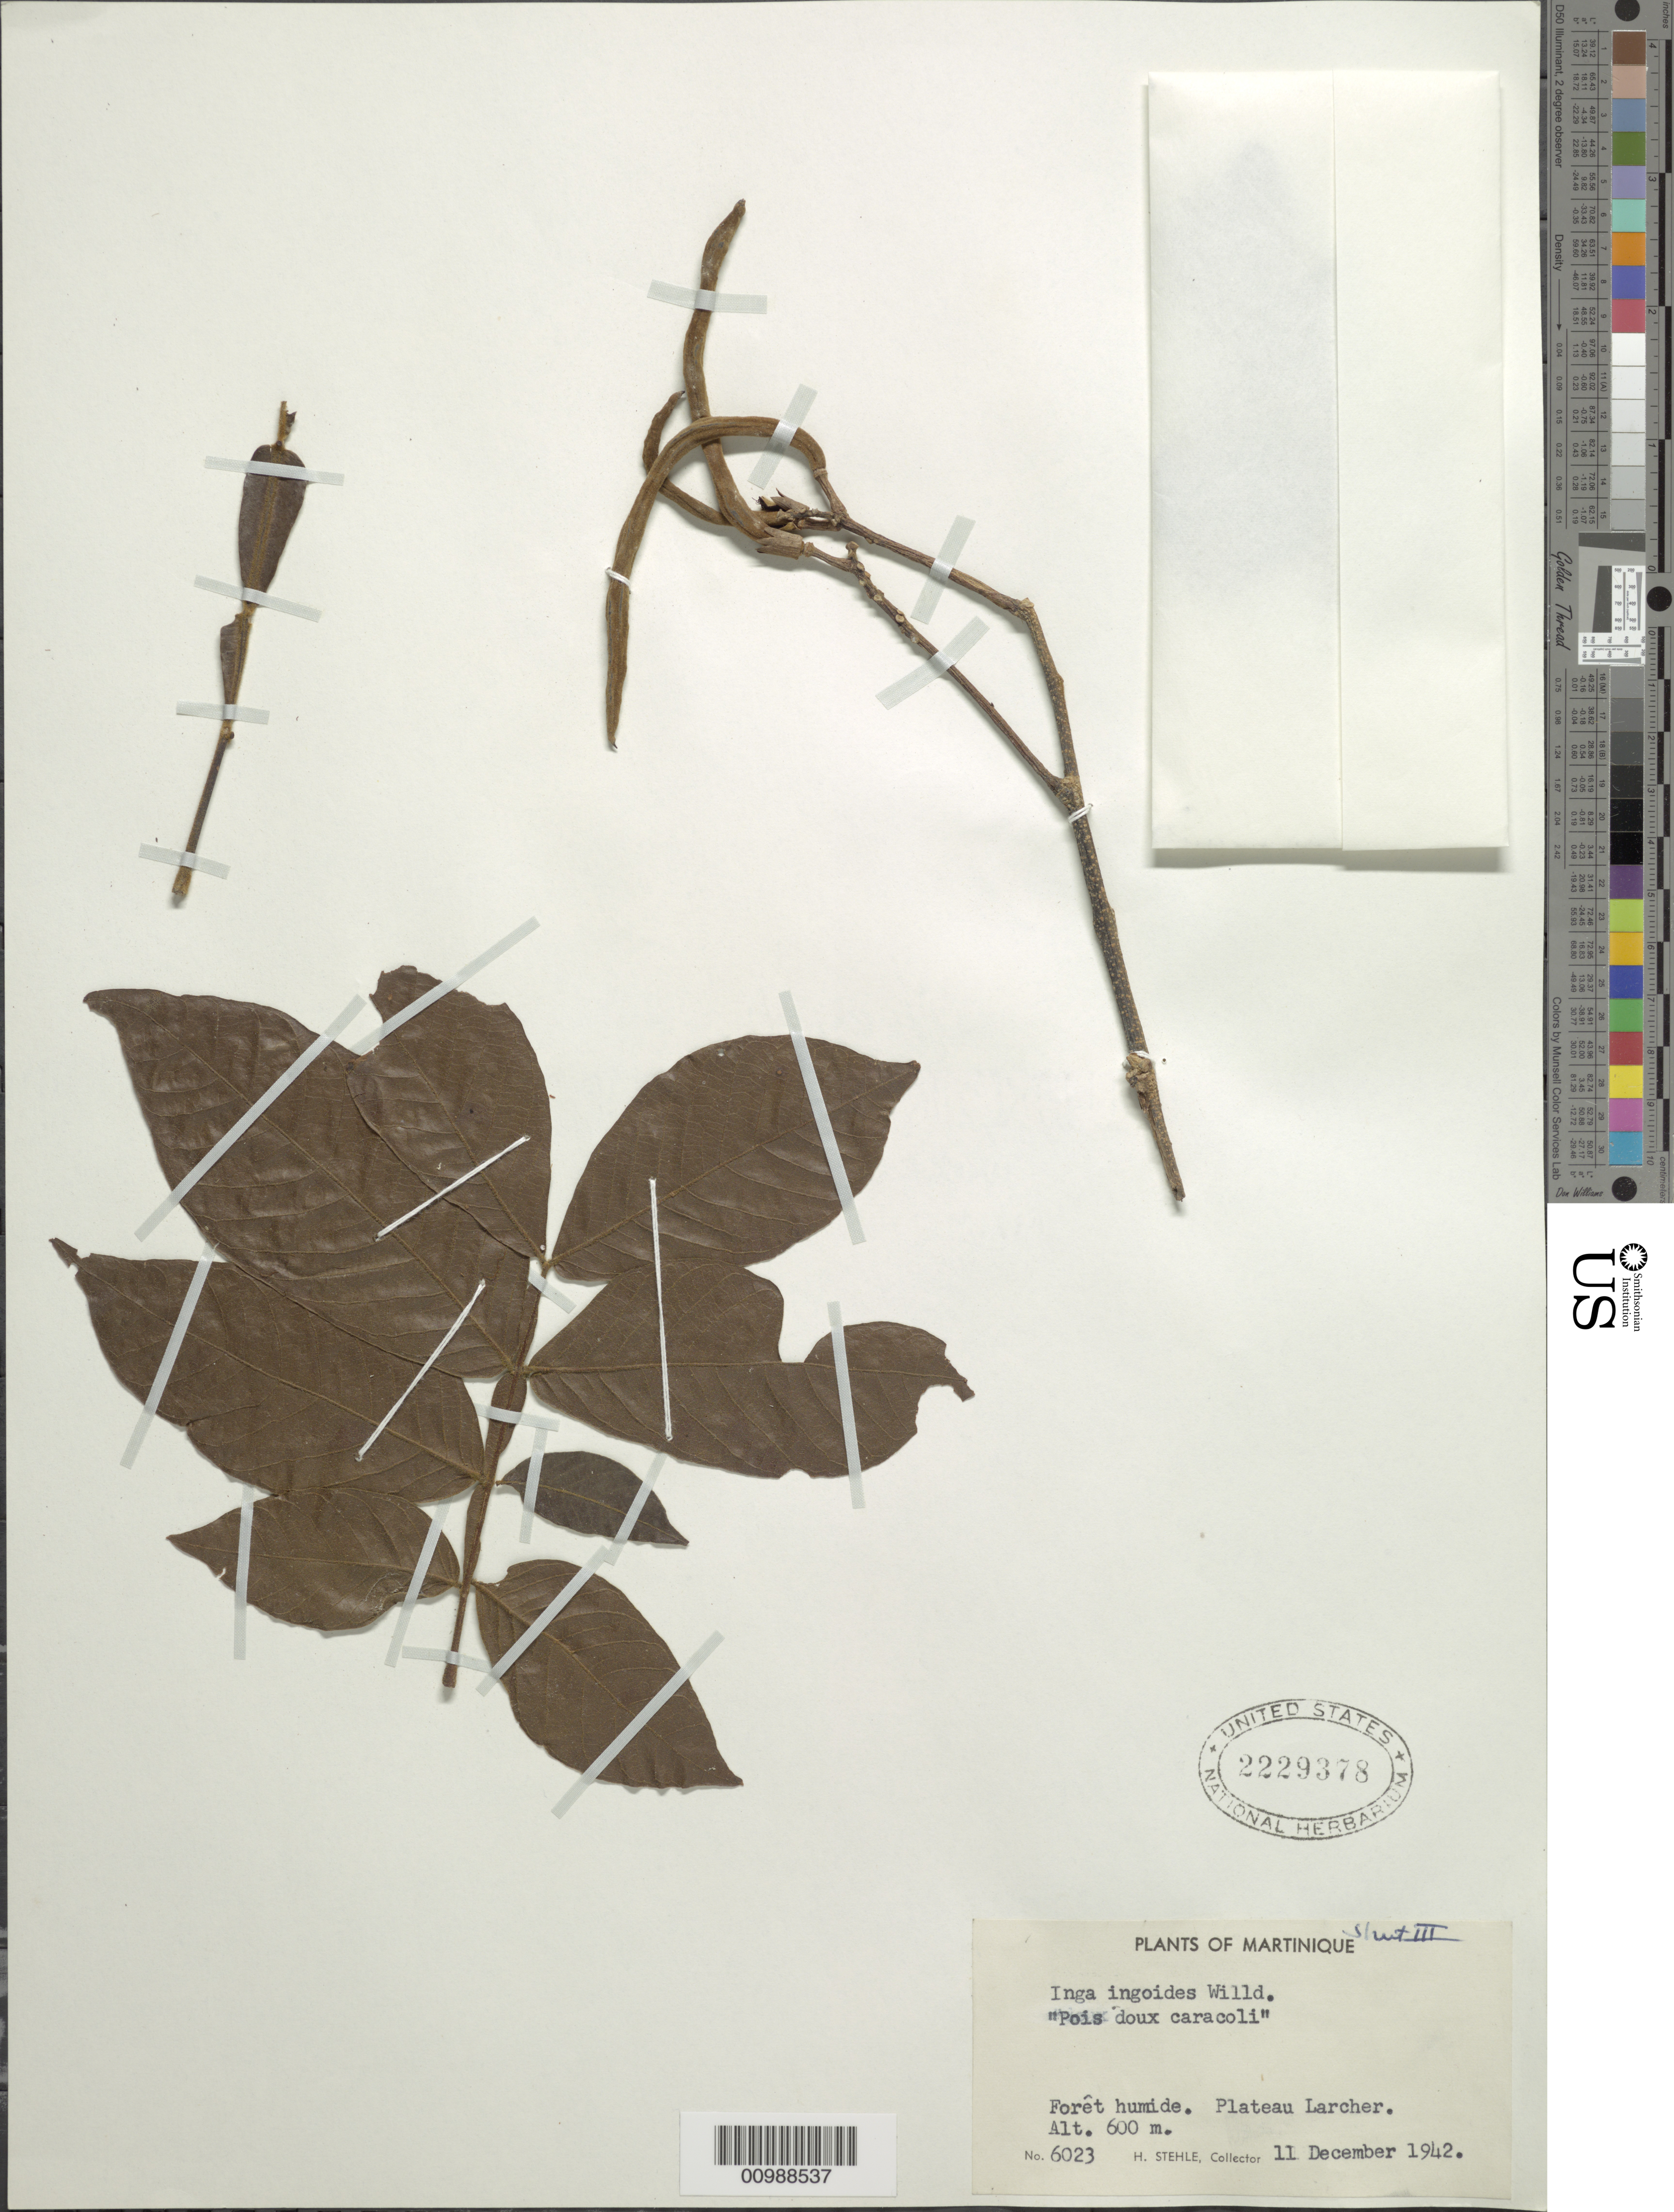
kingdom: Plantae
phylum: Tracheophyta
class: Magnoliopsida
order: Fabales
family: Fabaceae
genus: Inga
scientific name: Inga ingoides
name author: (Rich.) Willd.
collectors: H. Stehlé & M. Stehlé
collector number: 6023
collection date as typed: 11 Dec 1942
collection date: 1942-12-11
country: Martinique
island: Martinique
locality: Plateau Larcher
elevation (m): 600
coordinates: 0 N, 0 E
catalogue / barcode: US 2229378